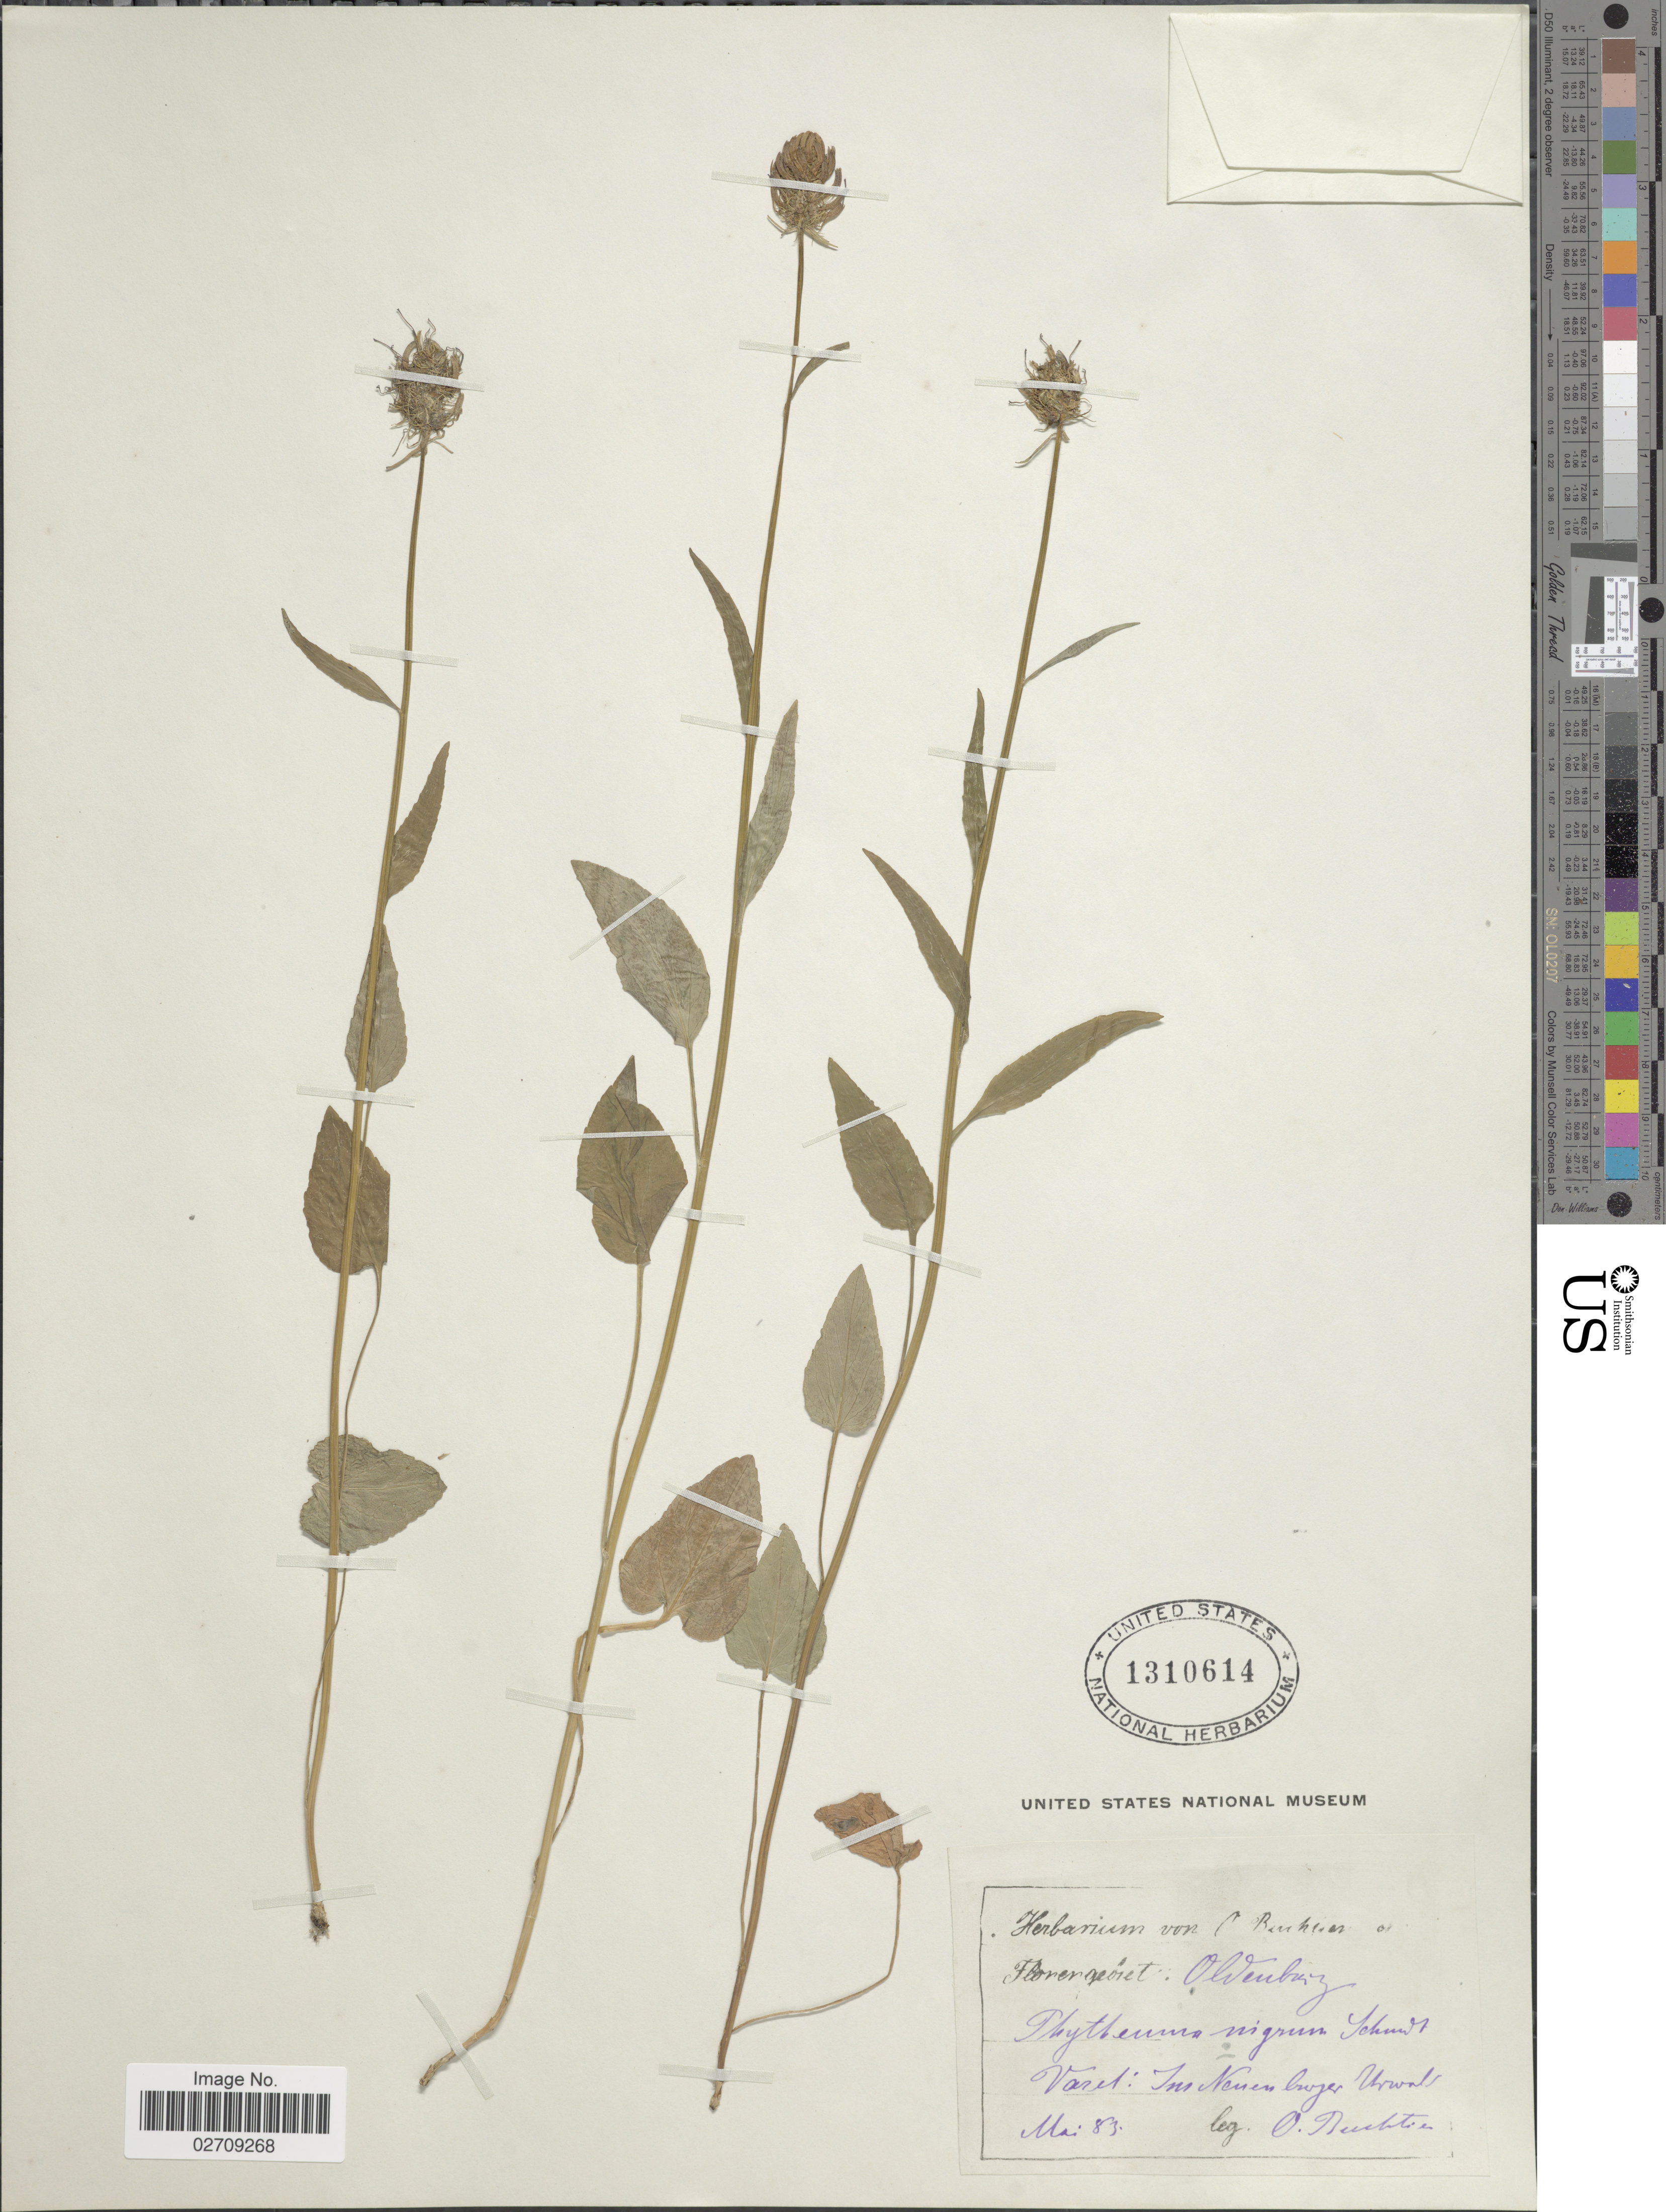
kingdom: Plantae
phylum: Tracheophyta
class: Magnoliopsida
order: Asterales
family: Campanulaceae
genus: Phyteuma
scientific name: Phyteuma nigrum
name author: F.W. Schmidt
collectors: O. Buchtien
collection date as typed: Transcribed d/m/y: /5/83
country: Germany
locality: Oldenberg, Varel: In Neuer berger Urwald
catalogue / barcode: US 1310614